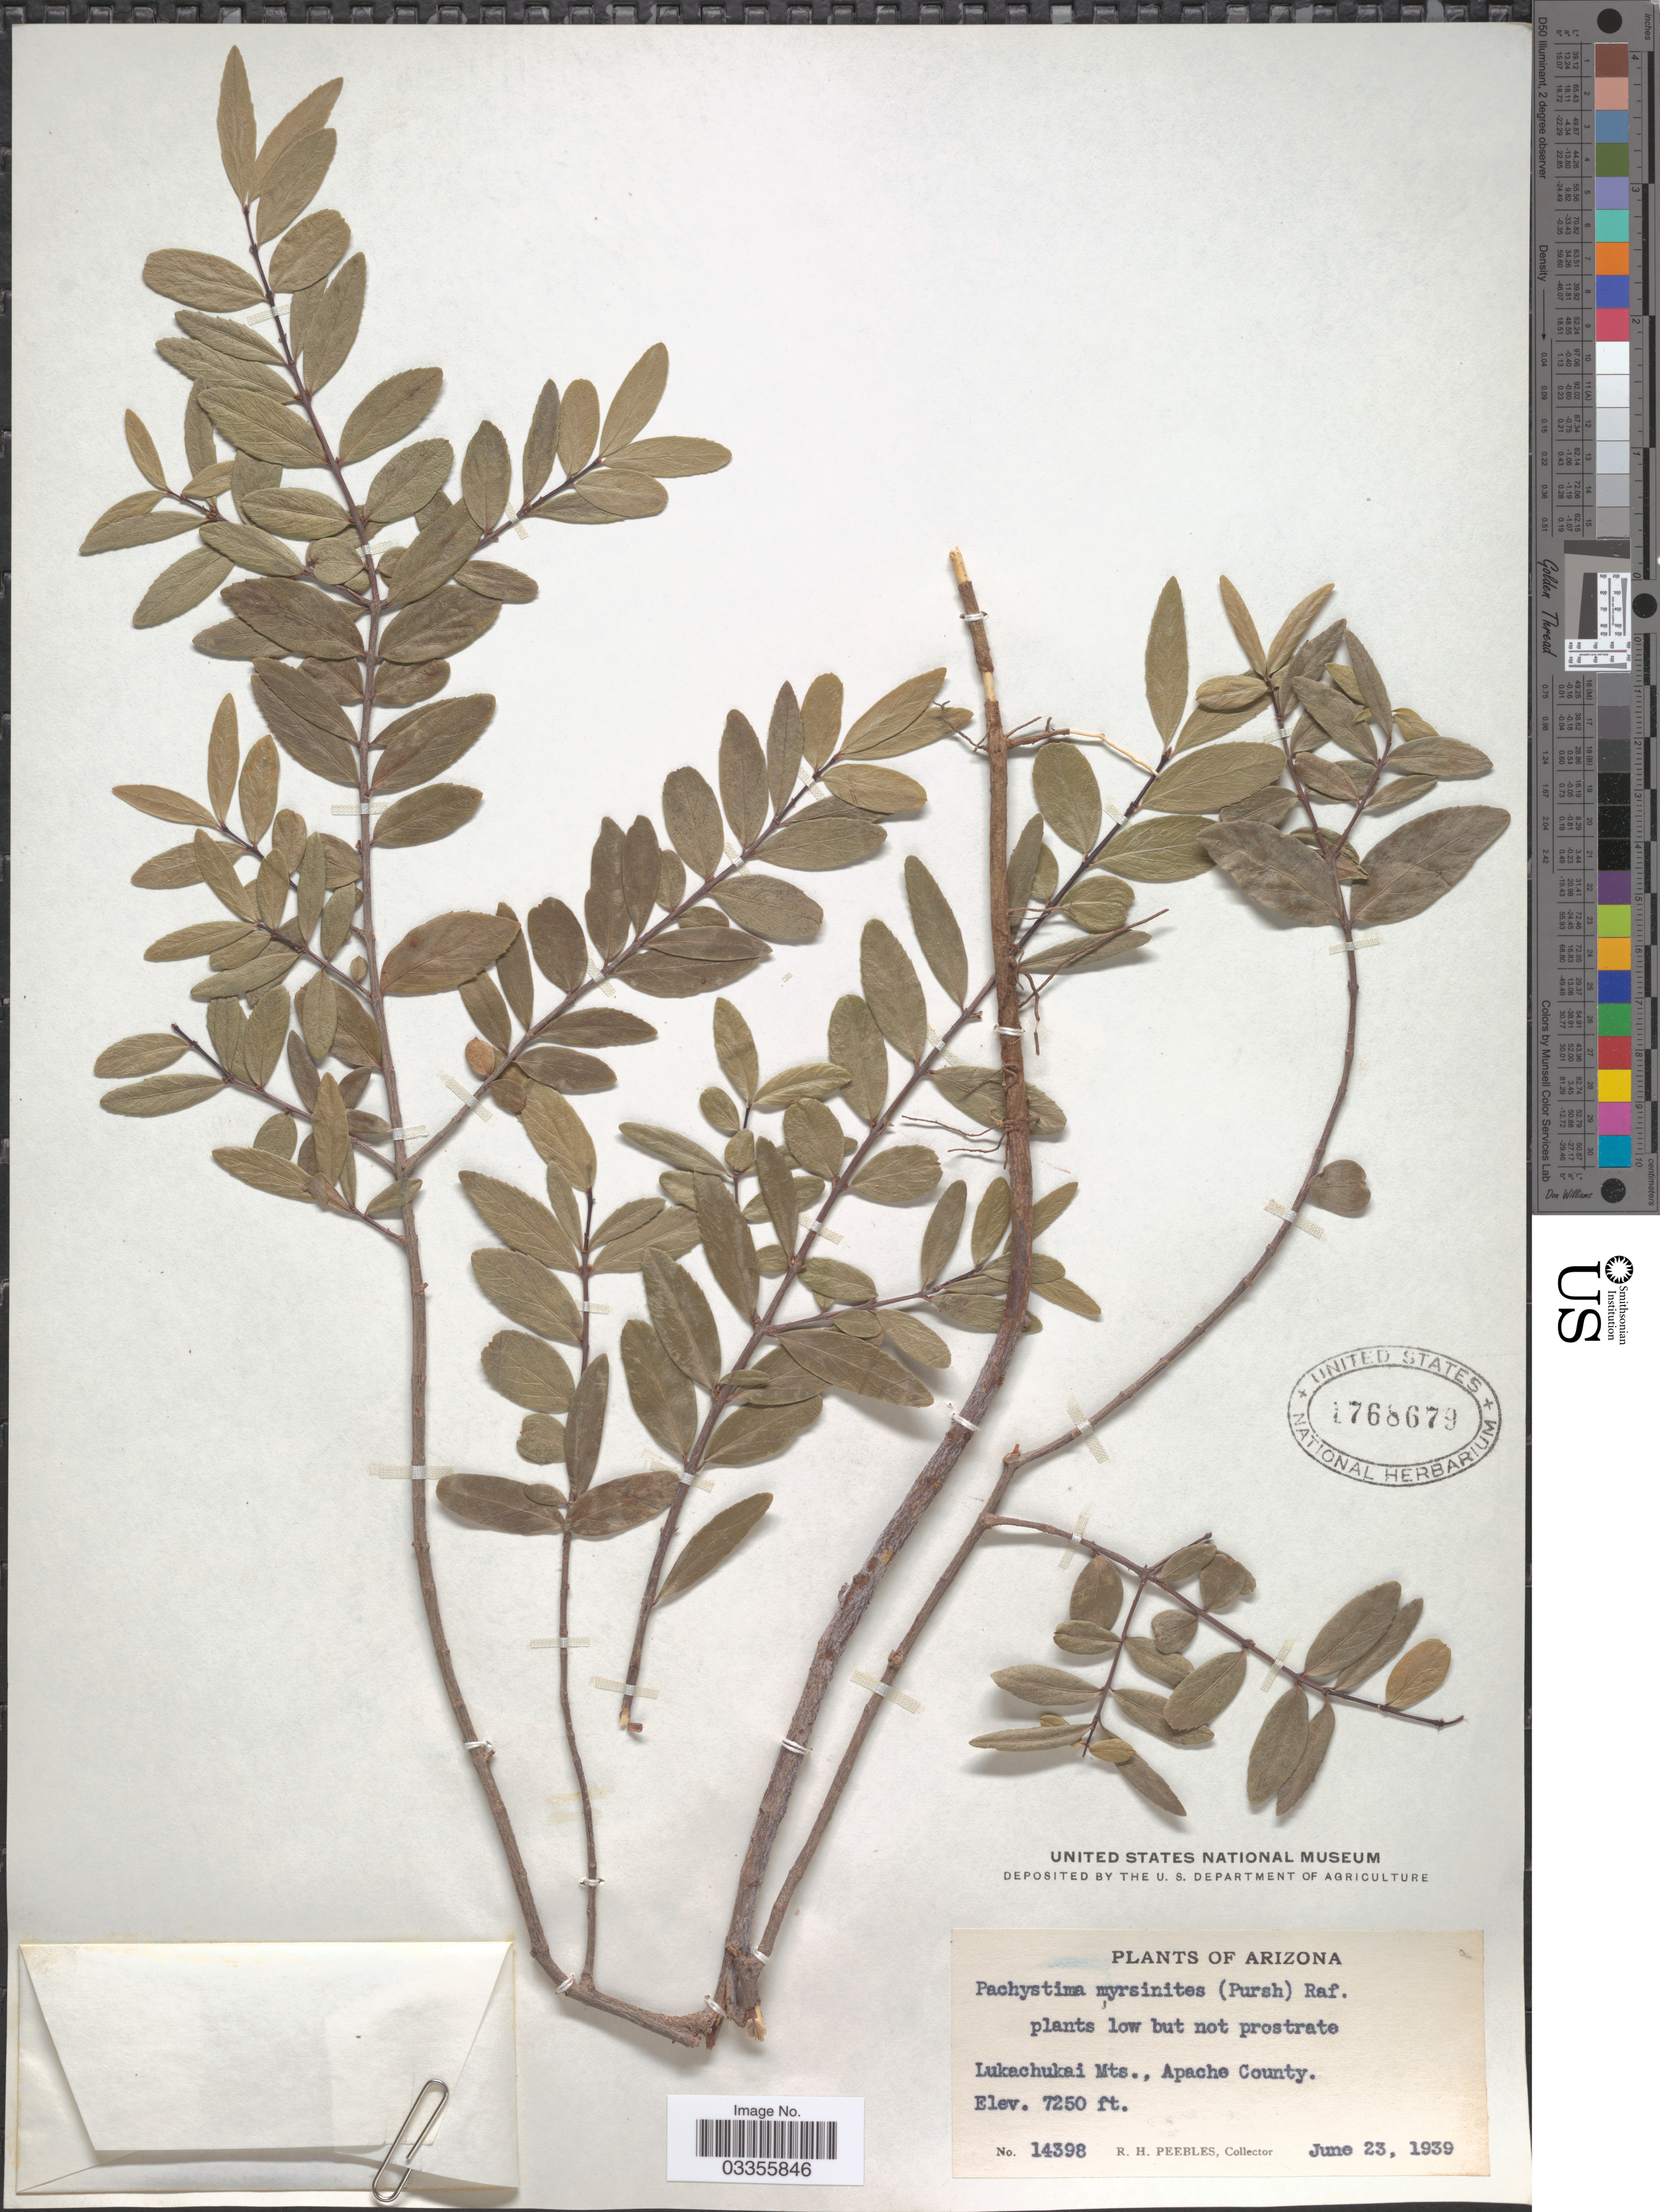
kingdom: Plantae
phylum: Tracheophyta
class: Magnoliopsida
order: Celastrales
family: Celastraceae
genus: Paxistima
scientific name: Paxistima myrsinites subsp. myrsinites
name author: (Pursh) Raf.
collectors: R. H. Peebles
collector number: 14398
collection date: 1939-06-23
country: United States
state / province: Arizona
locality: Lukachukai Mts., Apache County.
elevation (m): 2210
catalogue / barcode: US 1768679